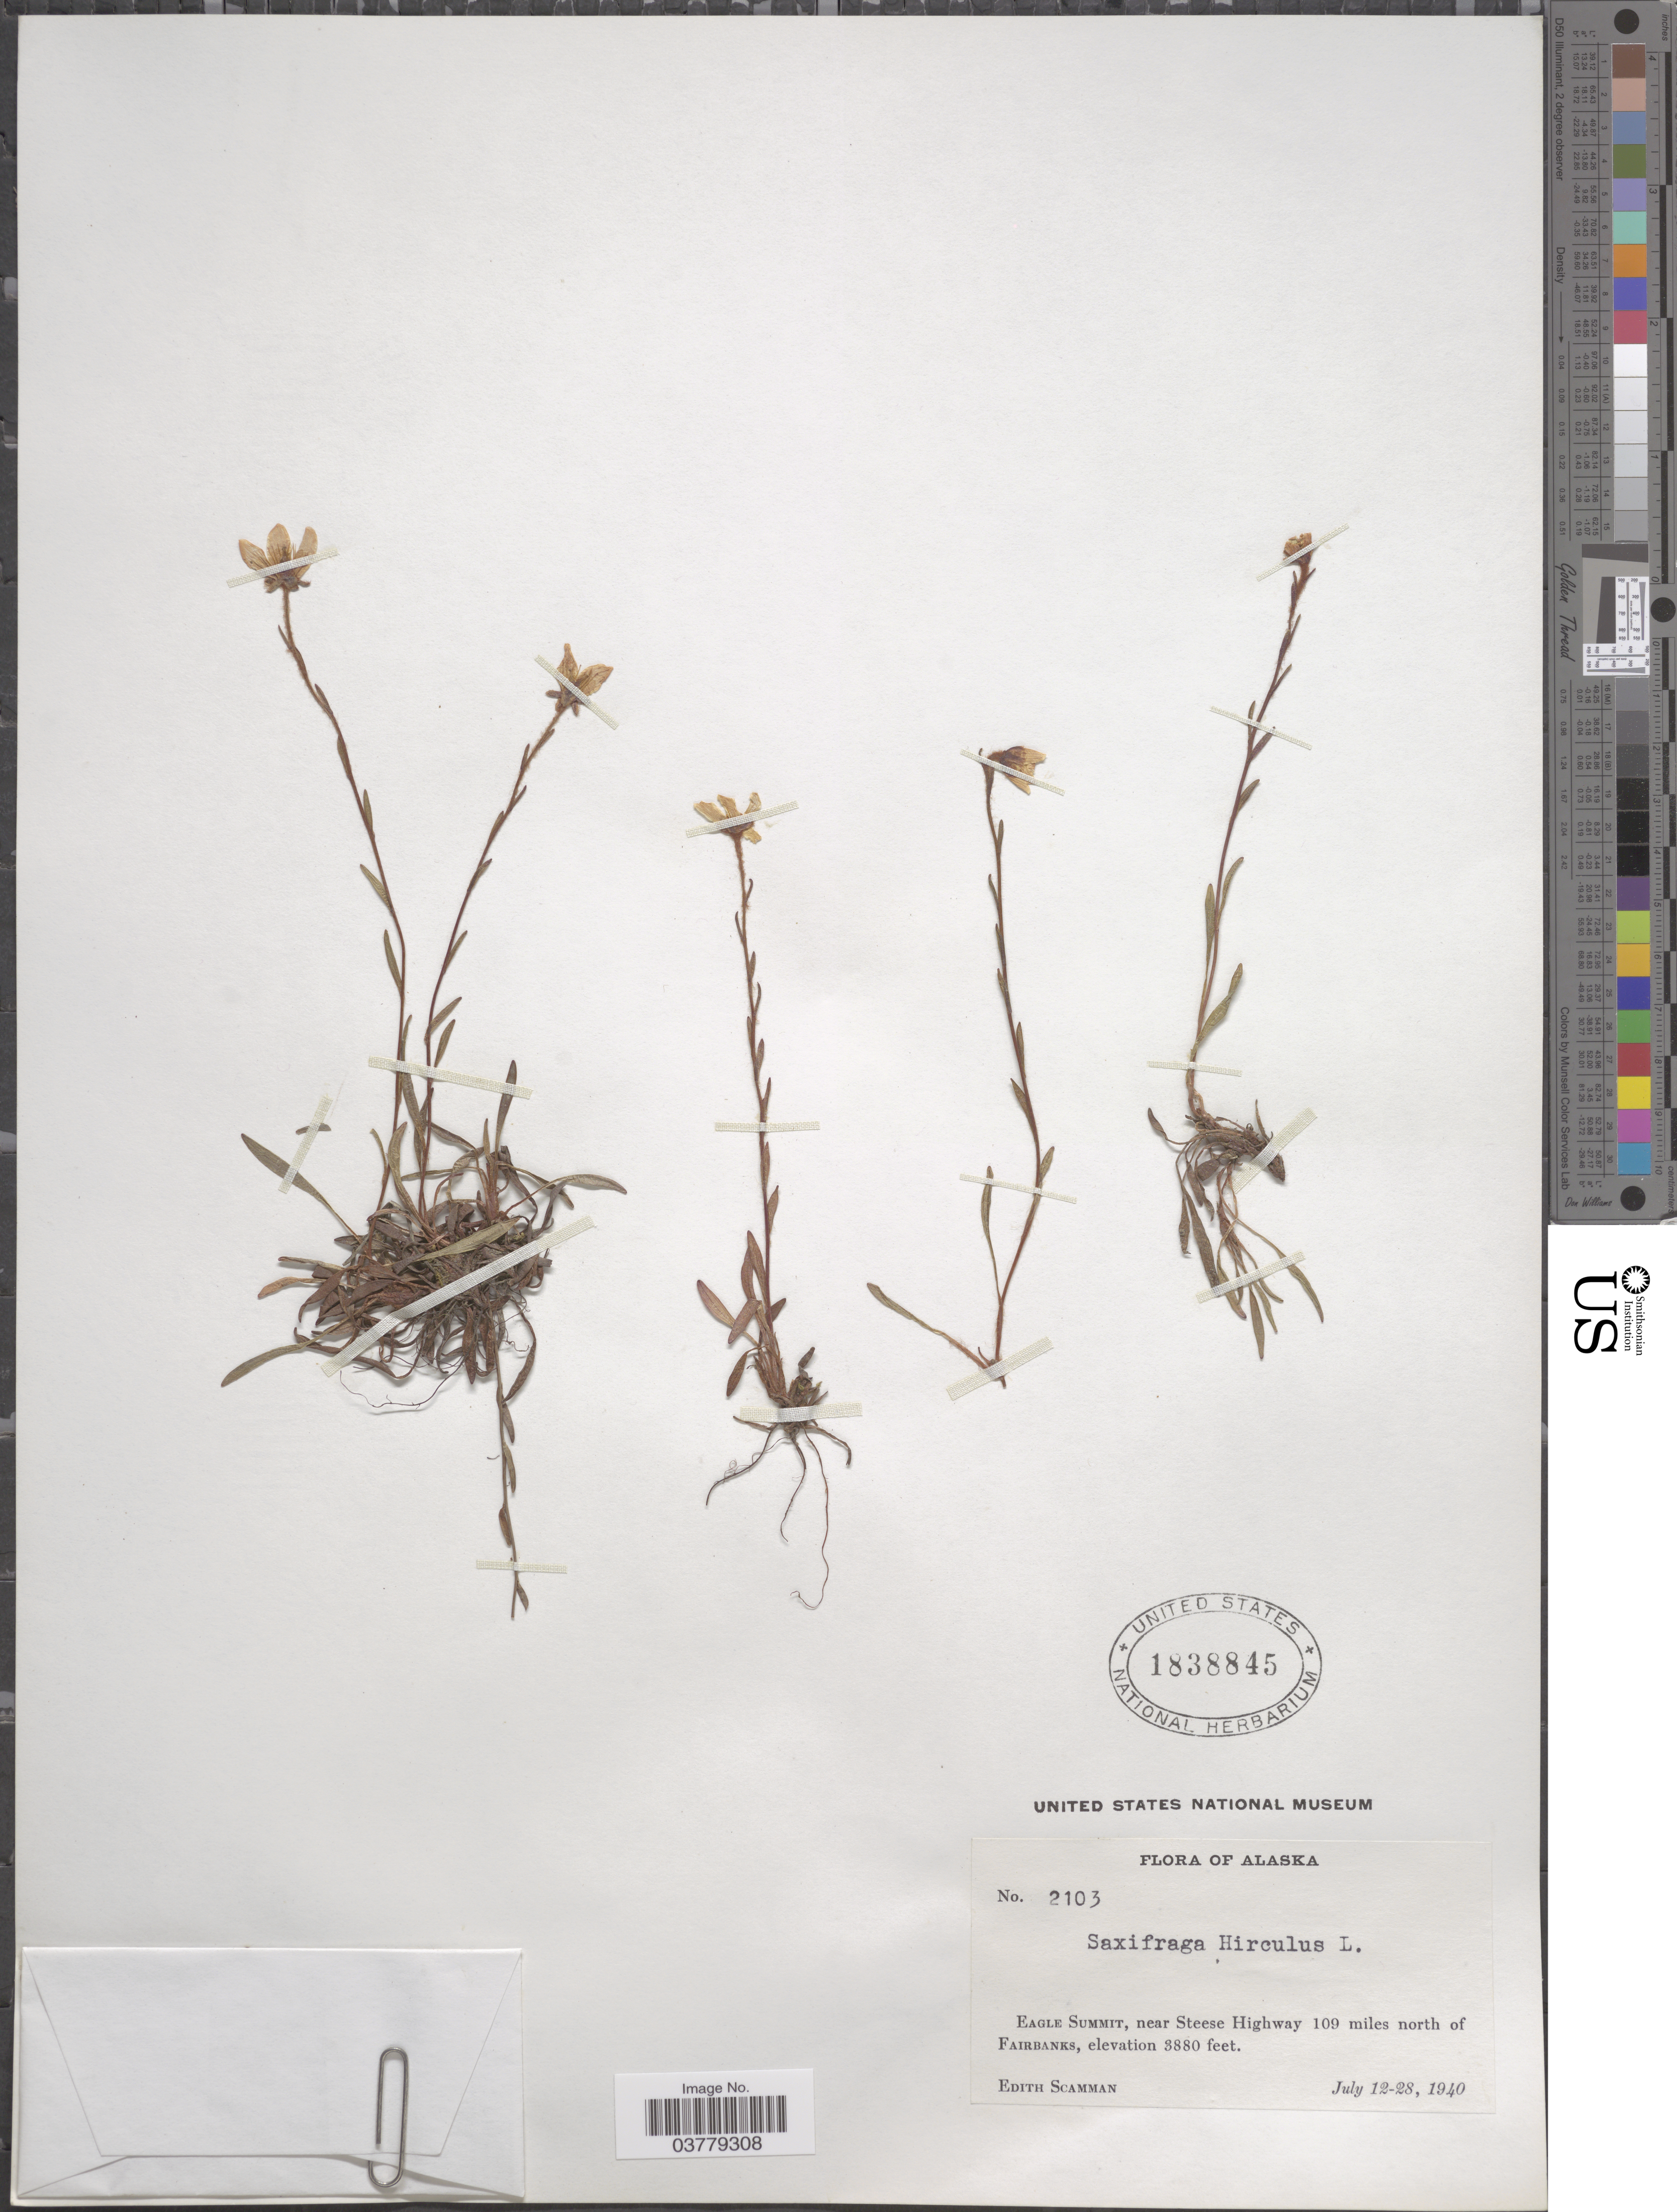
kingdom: Plantae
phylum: Tracheophyta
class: Magnoliopsida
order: Saxifragales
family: Saxifragaceae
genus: Saxifraga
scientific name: Saxifraga hirculus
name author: L.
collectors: E. Scamman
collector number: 2103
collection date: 1940-07-12/1940-07-28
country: United States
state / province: Alaska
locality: Eagle Summit, near Steese Highway 109 miles north of Fairbanks.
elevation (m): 1183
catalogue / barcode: US 1838845